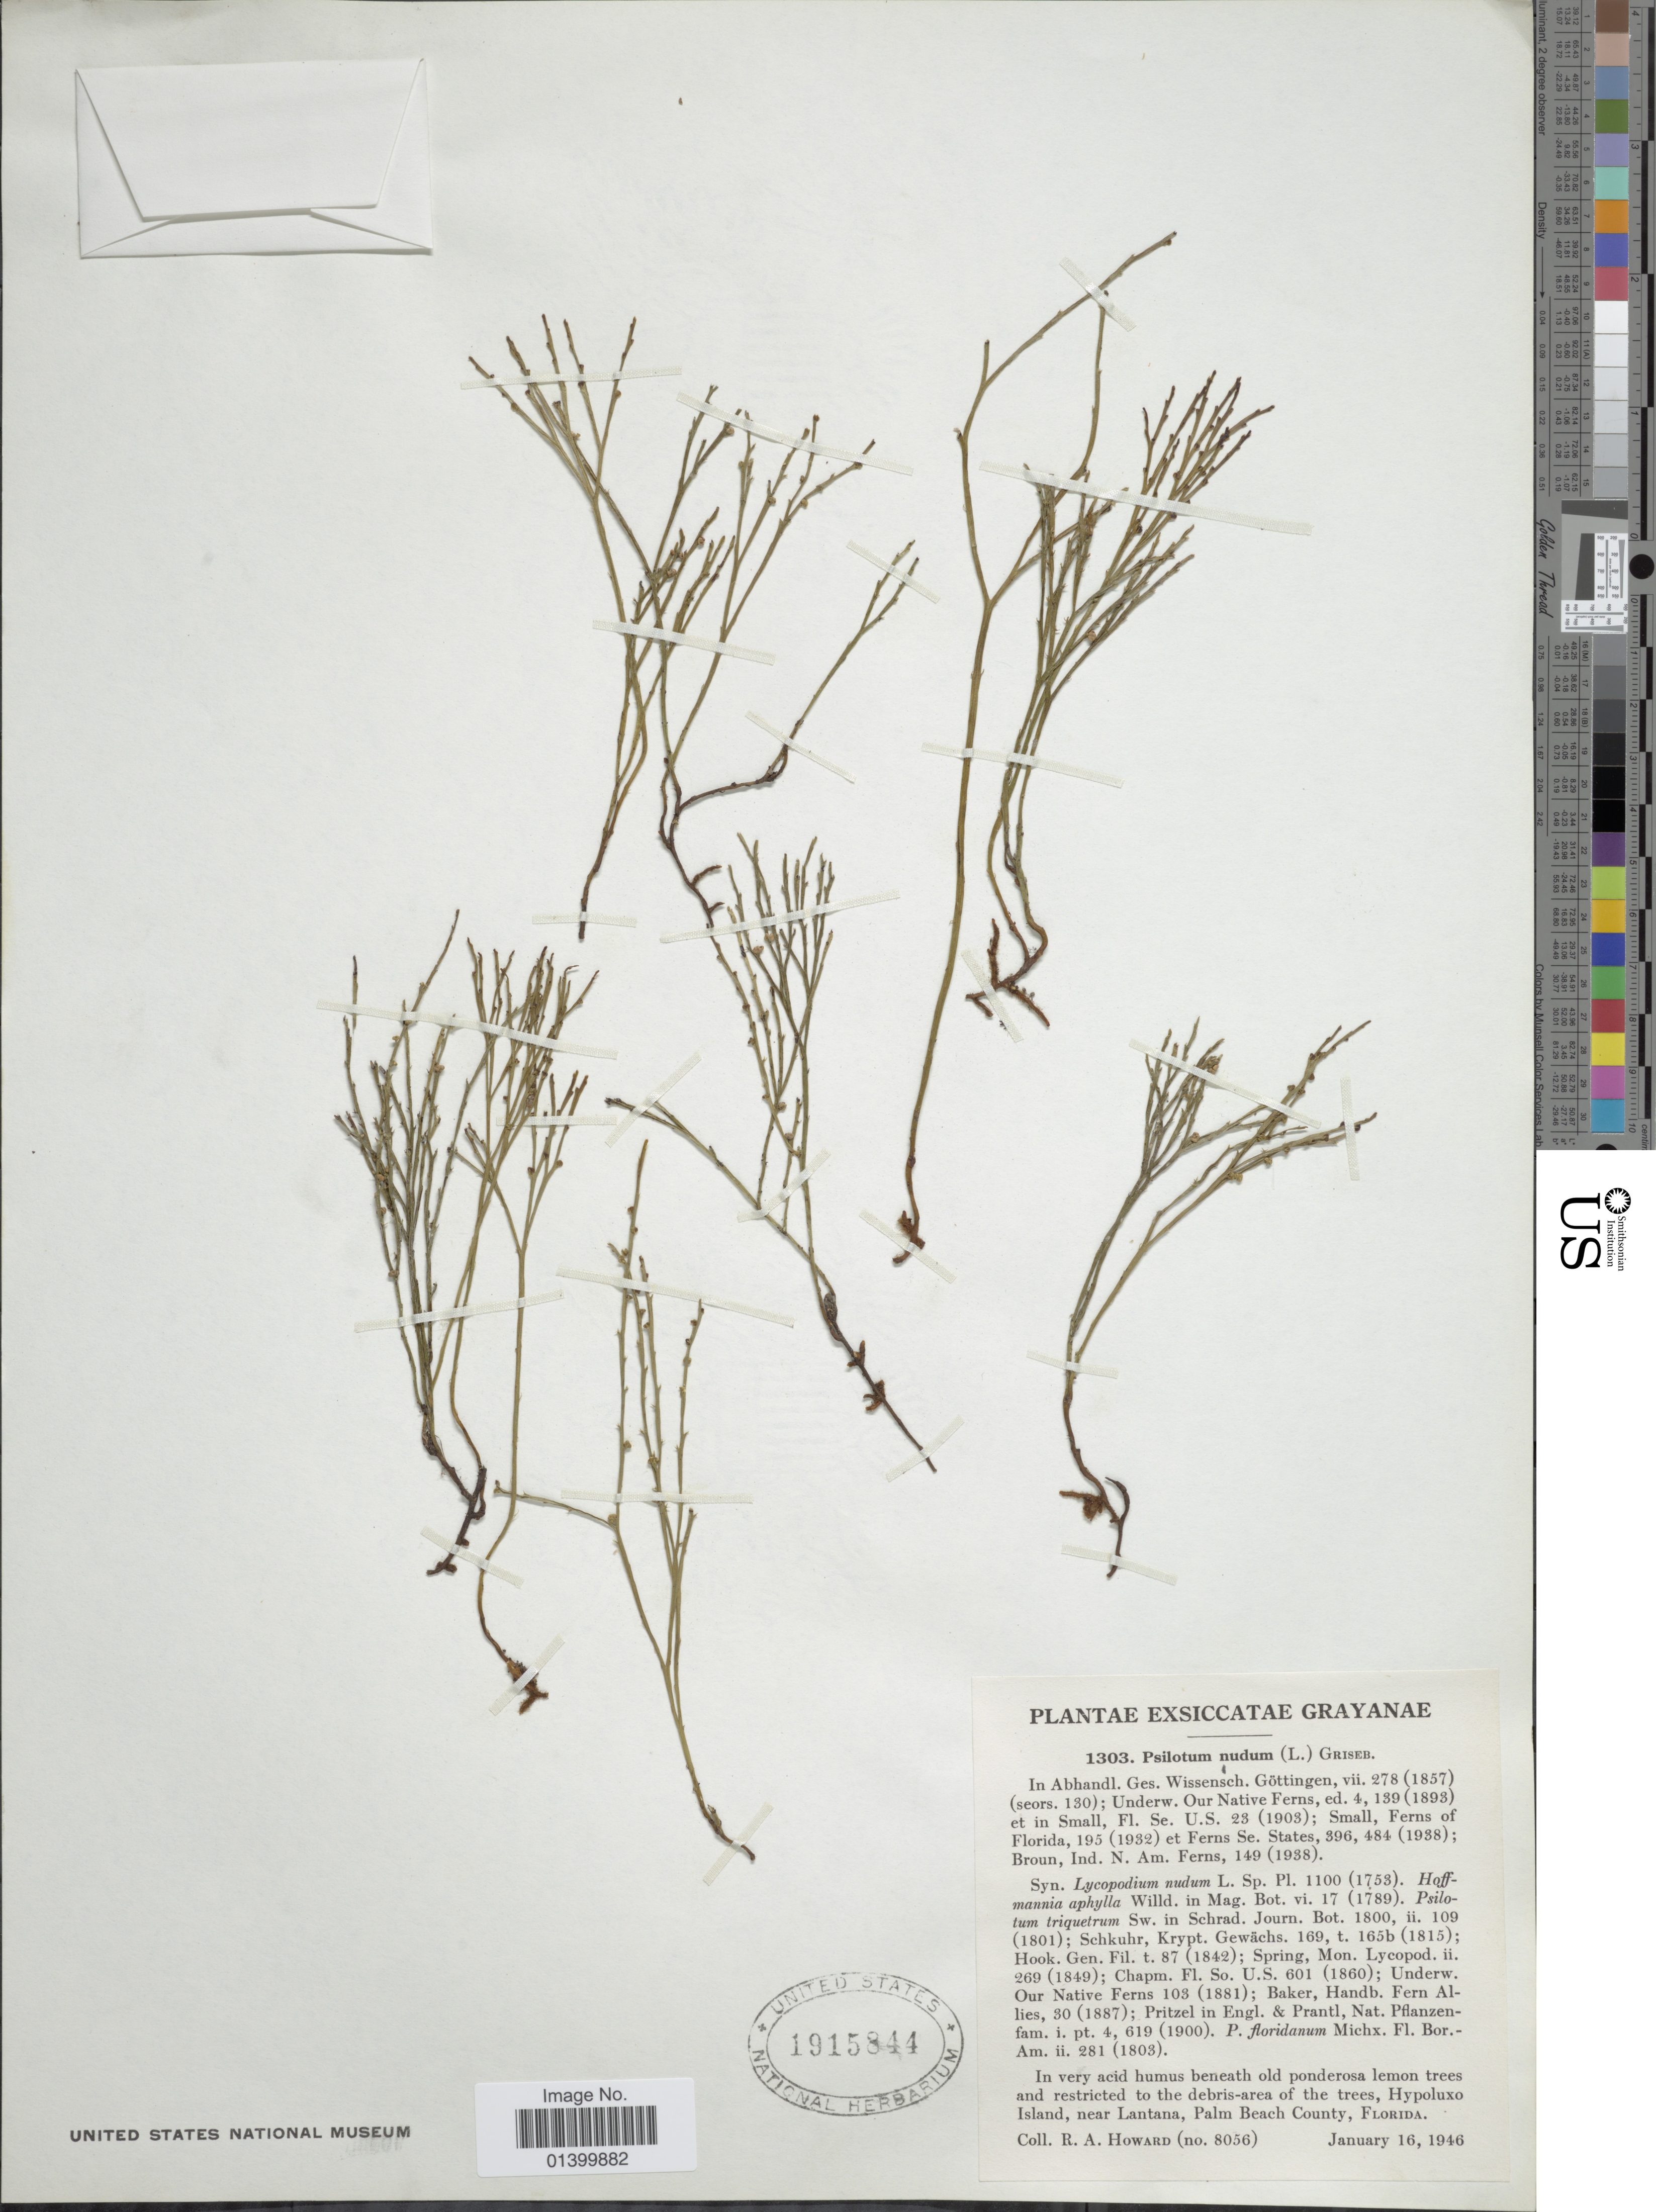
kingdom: Plantae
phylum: Tracheophyta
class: Polypodiopsida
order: Psilotales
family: Psilotaceae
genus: Psilotum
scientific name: Psilotum nudum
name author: (L.) P. Beauv.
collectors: R. A. Howard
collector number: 8056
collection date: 1946-01-16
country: United States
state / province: Florida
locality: Hypoluxo Island, near Lantana, Palm Beach County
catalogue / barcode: US 1915844